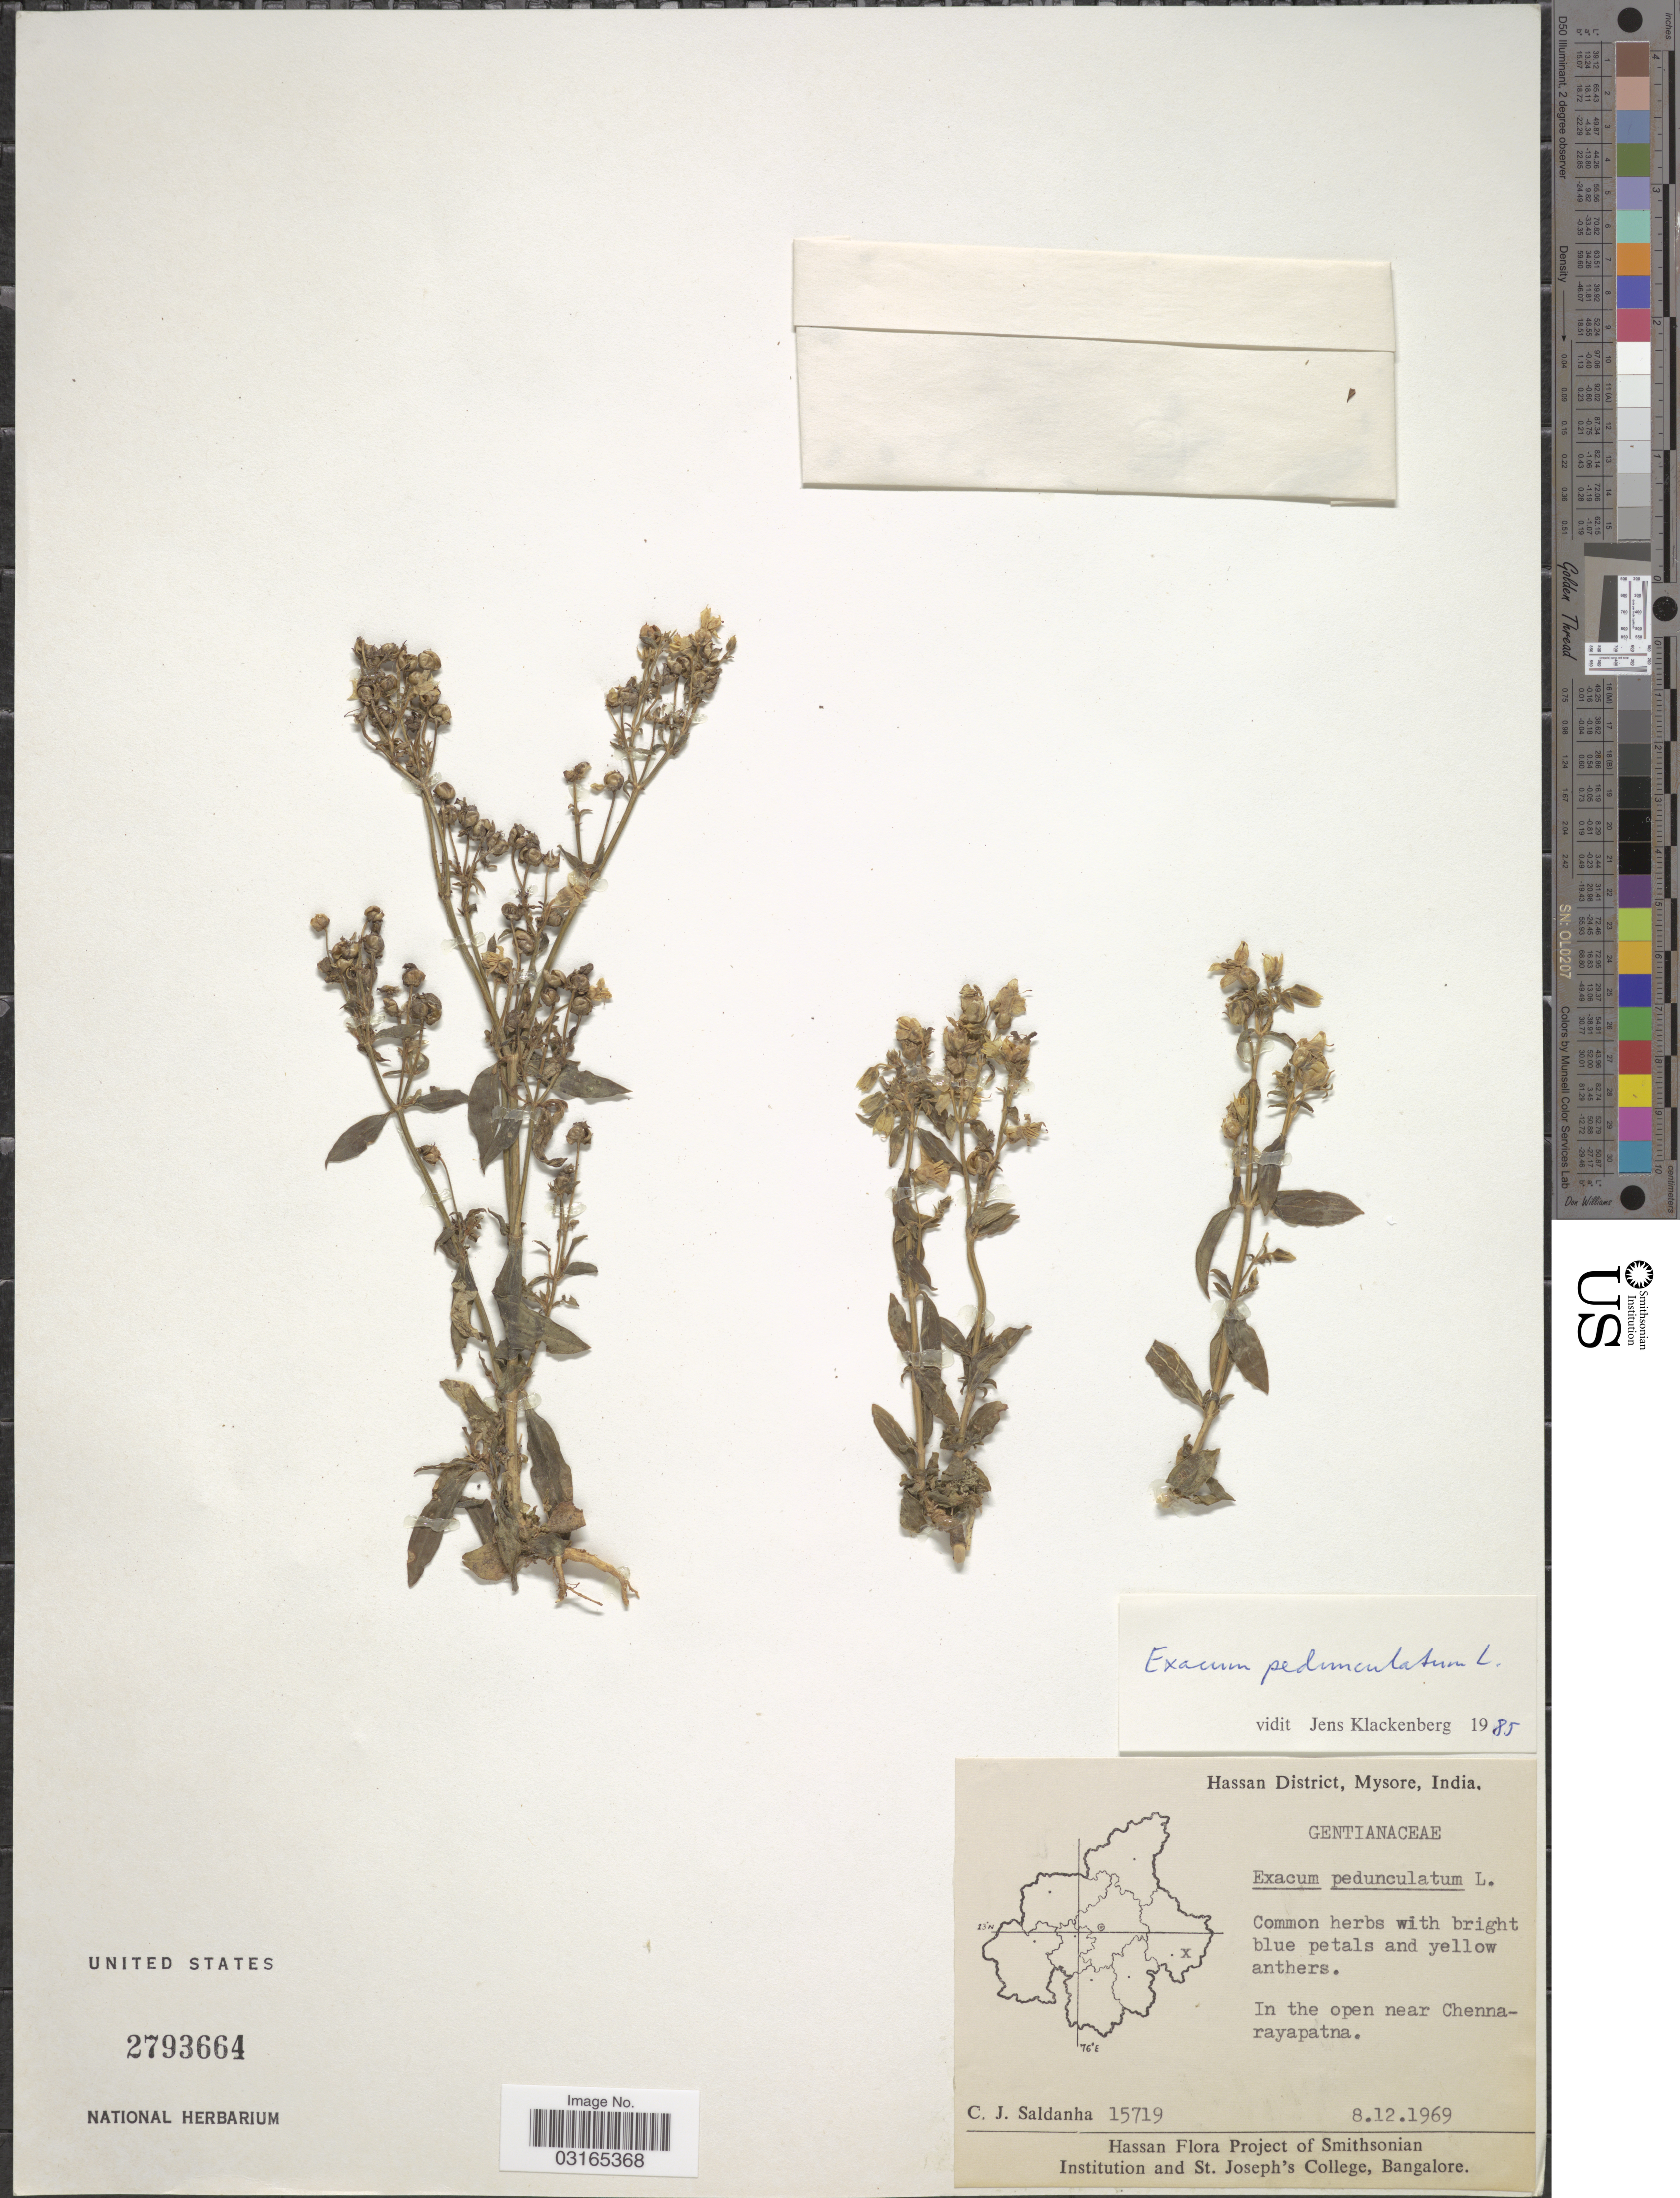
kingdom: Plantae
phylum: Tracheophyta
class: Magnoliopsida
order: Gentianales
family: Gentianaceae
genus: Exacum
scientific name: Exacum pedunculatum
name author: L.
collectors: C. J. Saldanha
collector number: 15719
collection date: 1969-12-08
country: India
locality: Hassan District, Mysore. In the open near Chennarayapatna.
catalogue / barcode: US 2793664